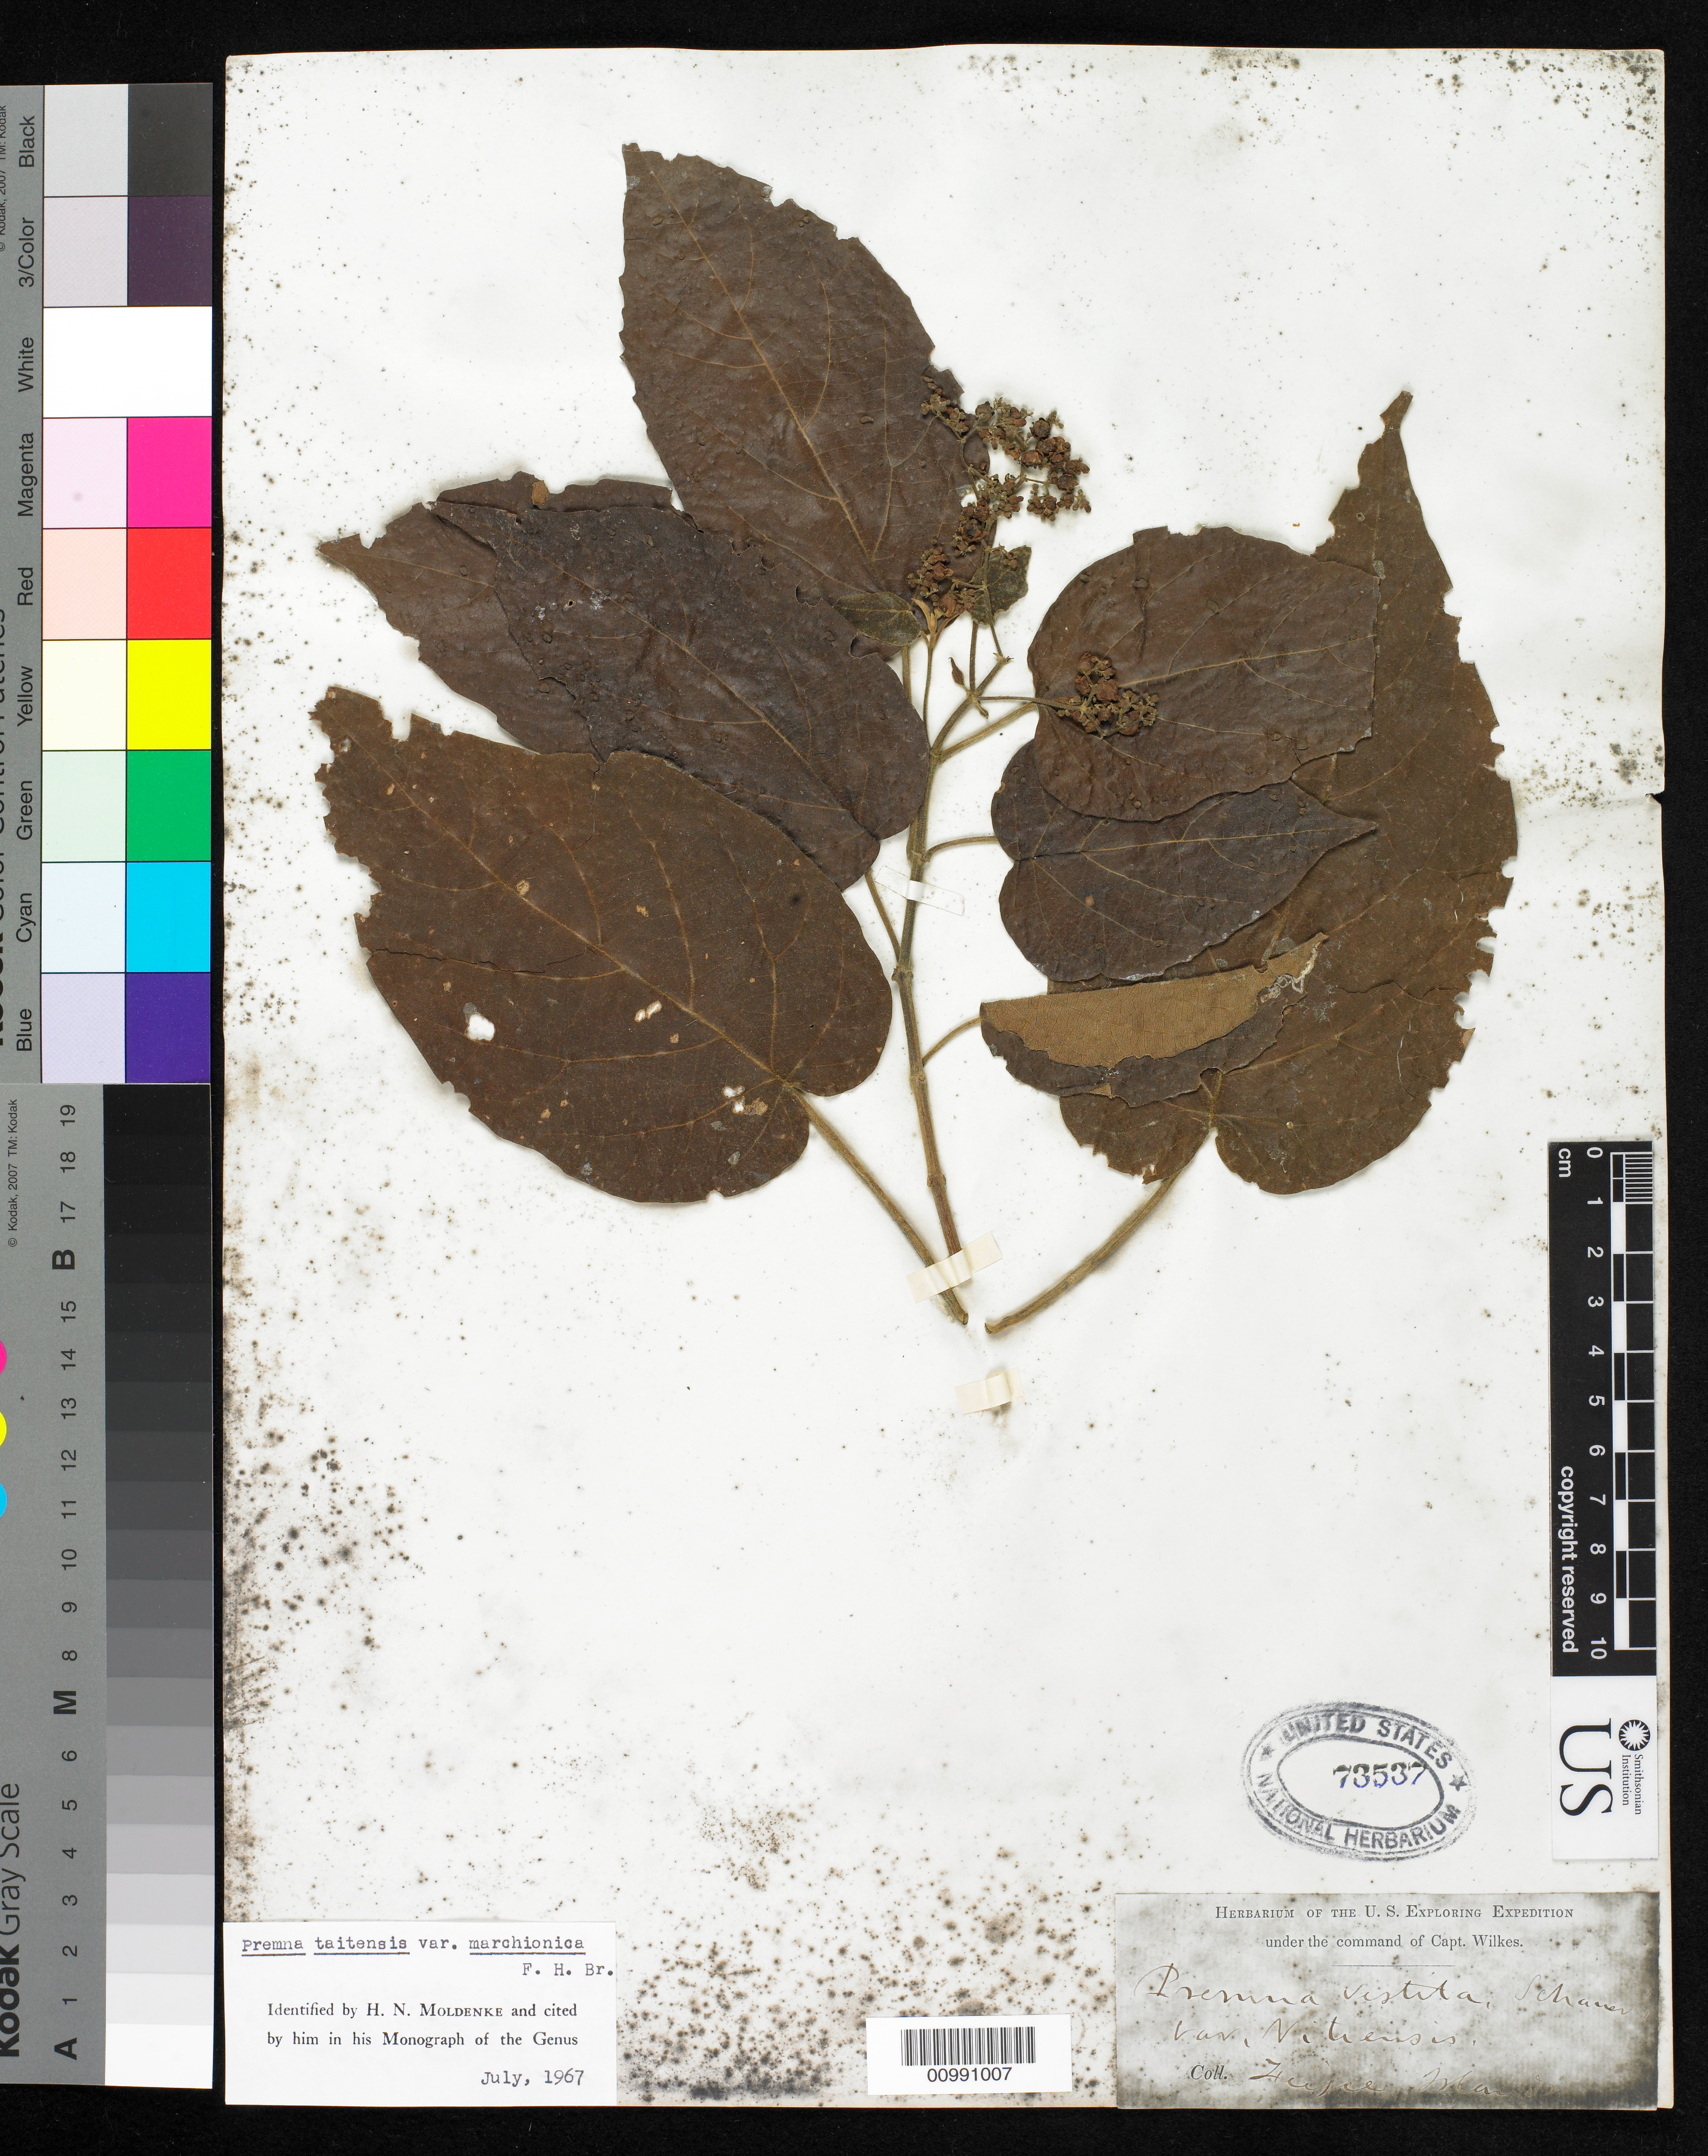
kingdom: Plantae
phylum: Tracheophyta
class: Magnoliopsida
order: Lamiales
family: Lamiaceae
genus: Premna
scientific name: Premna taitensis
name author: Schauer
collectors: Wilkes Explor. Exped.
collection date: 1838/1842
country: Fiji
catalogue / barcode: US 73537